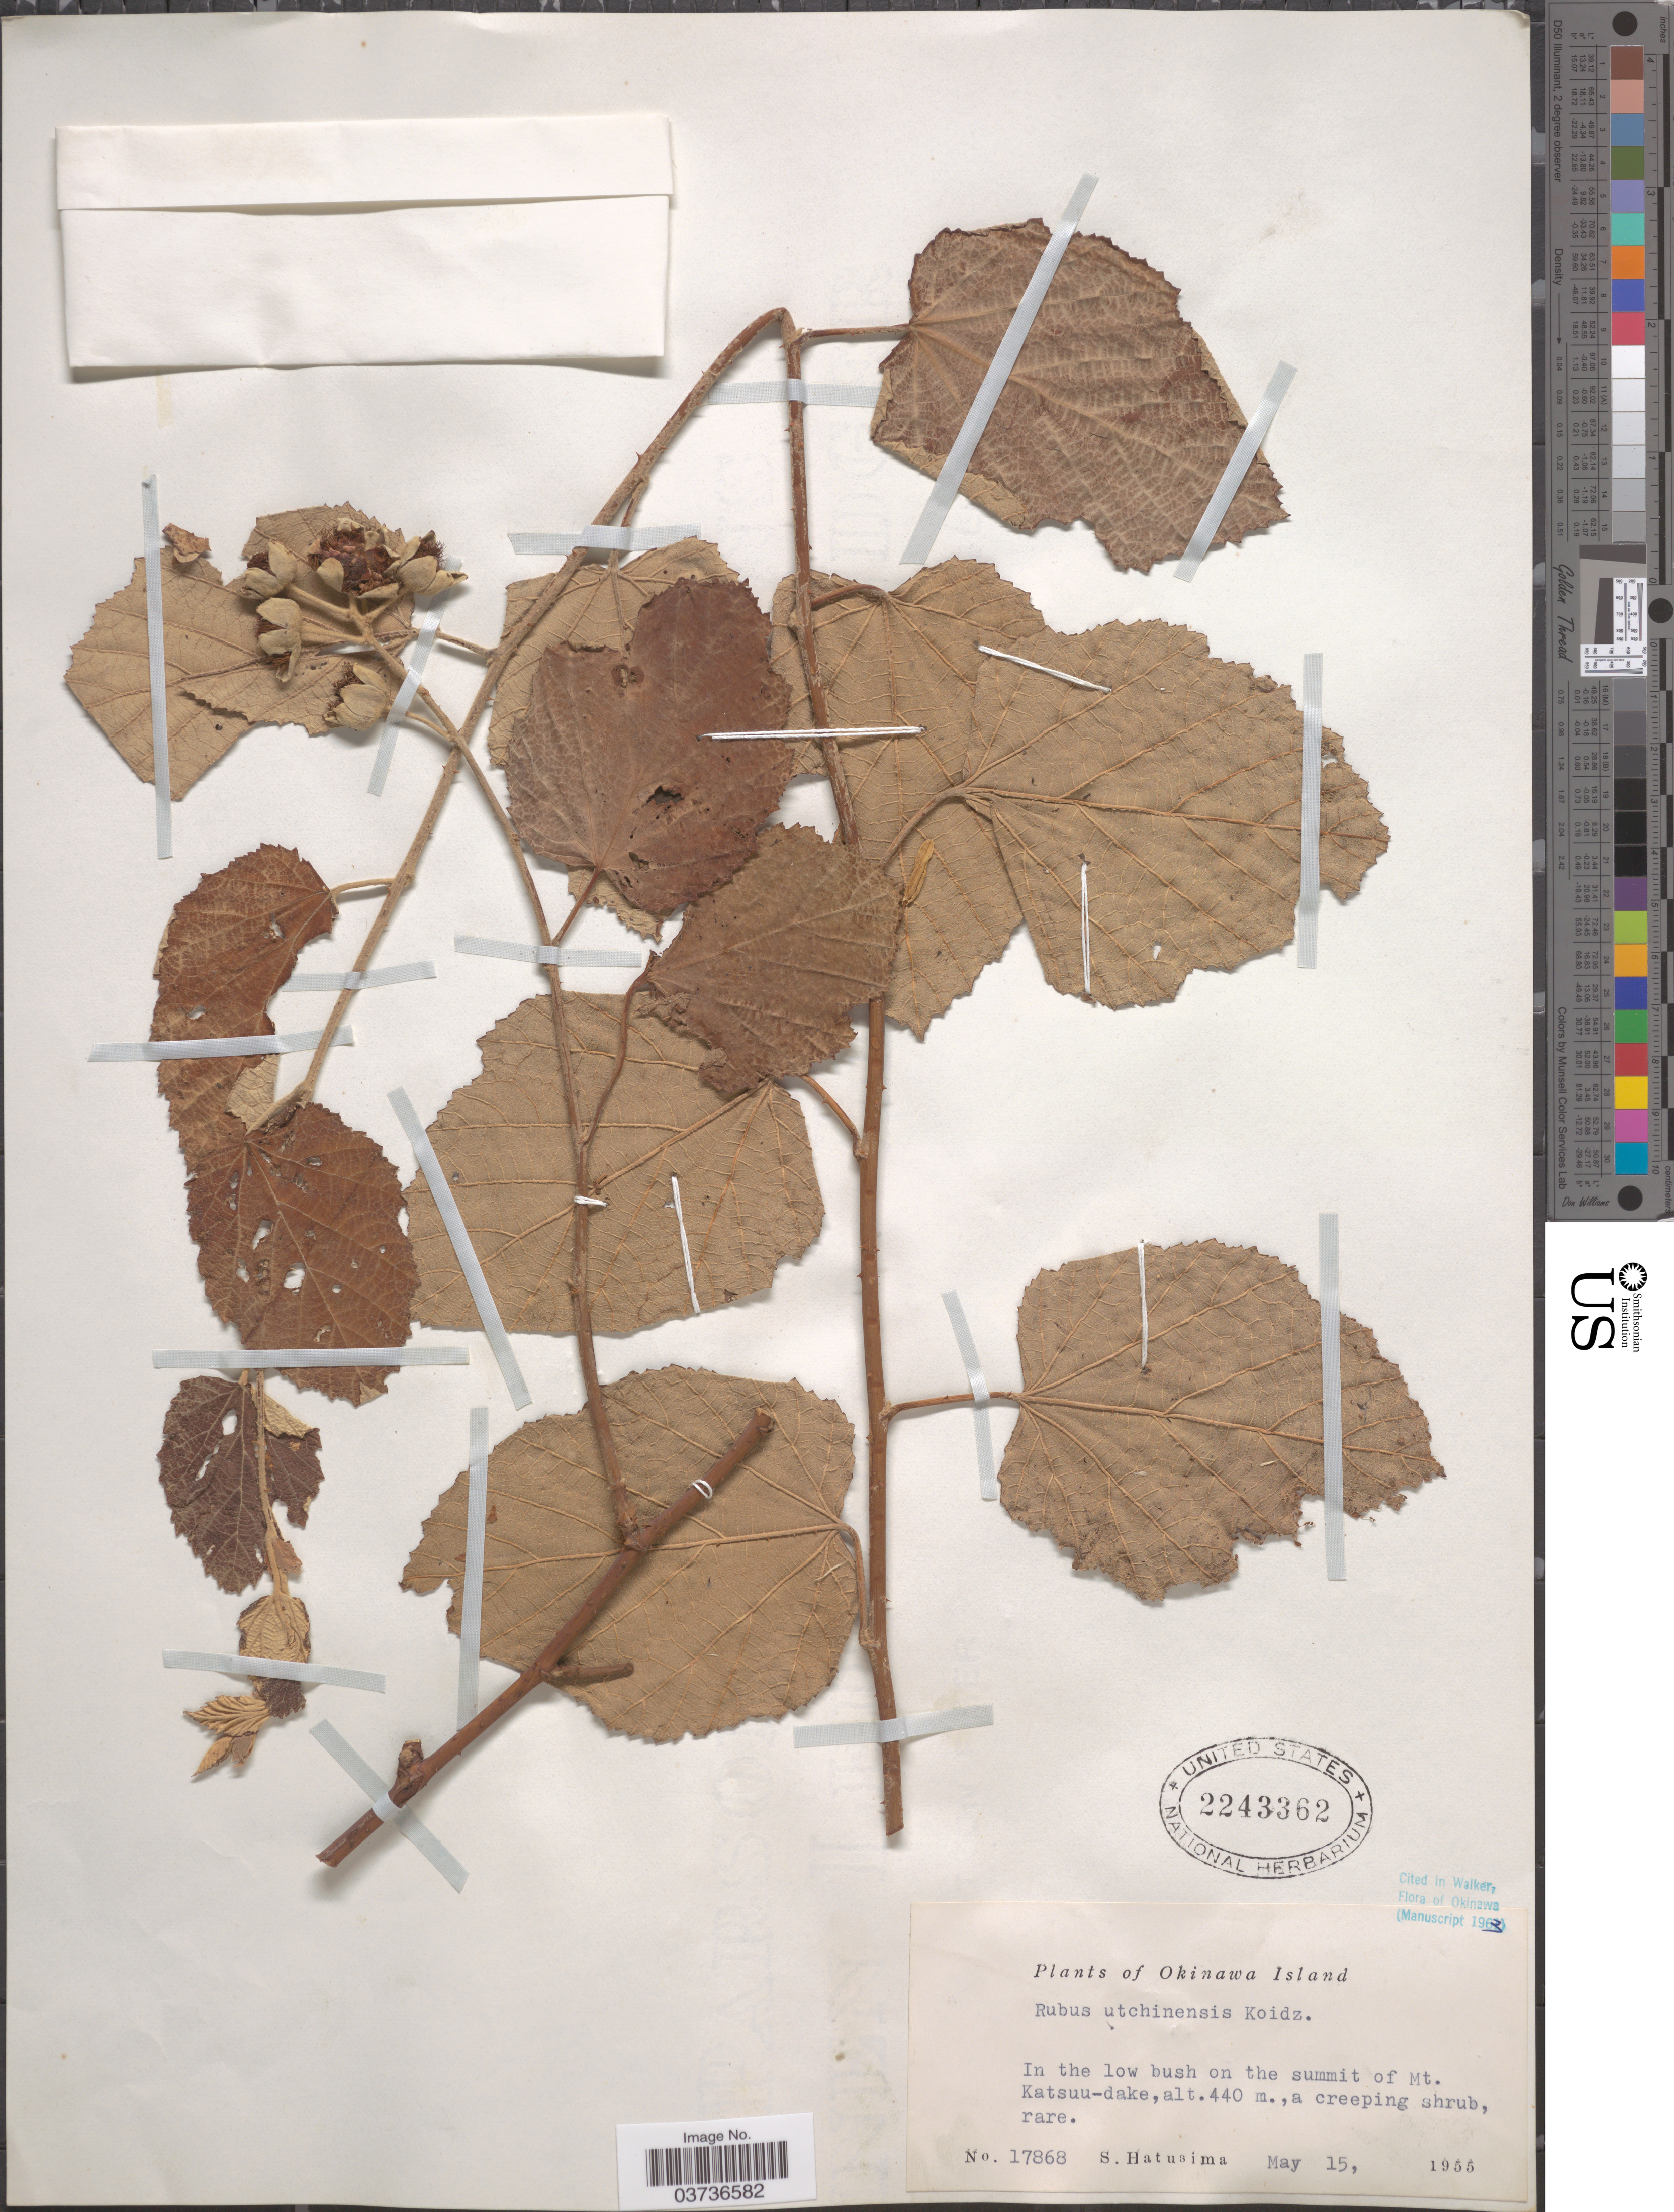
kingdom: Plantae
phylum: Tracheophyta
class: Magnoliopsida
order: Rosales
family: Rosaceae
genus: Rubus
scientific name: Rubus utchinensis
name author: Koidz.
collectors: S. Hatusima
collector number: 17868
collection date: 1955-05-15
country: Japan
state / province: Okinawa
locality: Okinawa Island. In the low bush on the summit of Mt. Katsuu-dake.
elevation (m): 440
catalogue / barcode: US 2243362